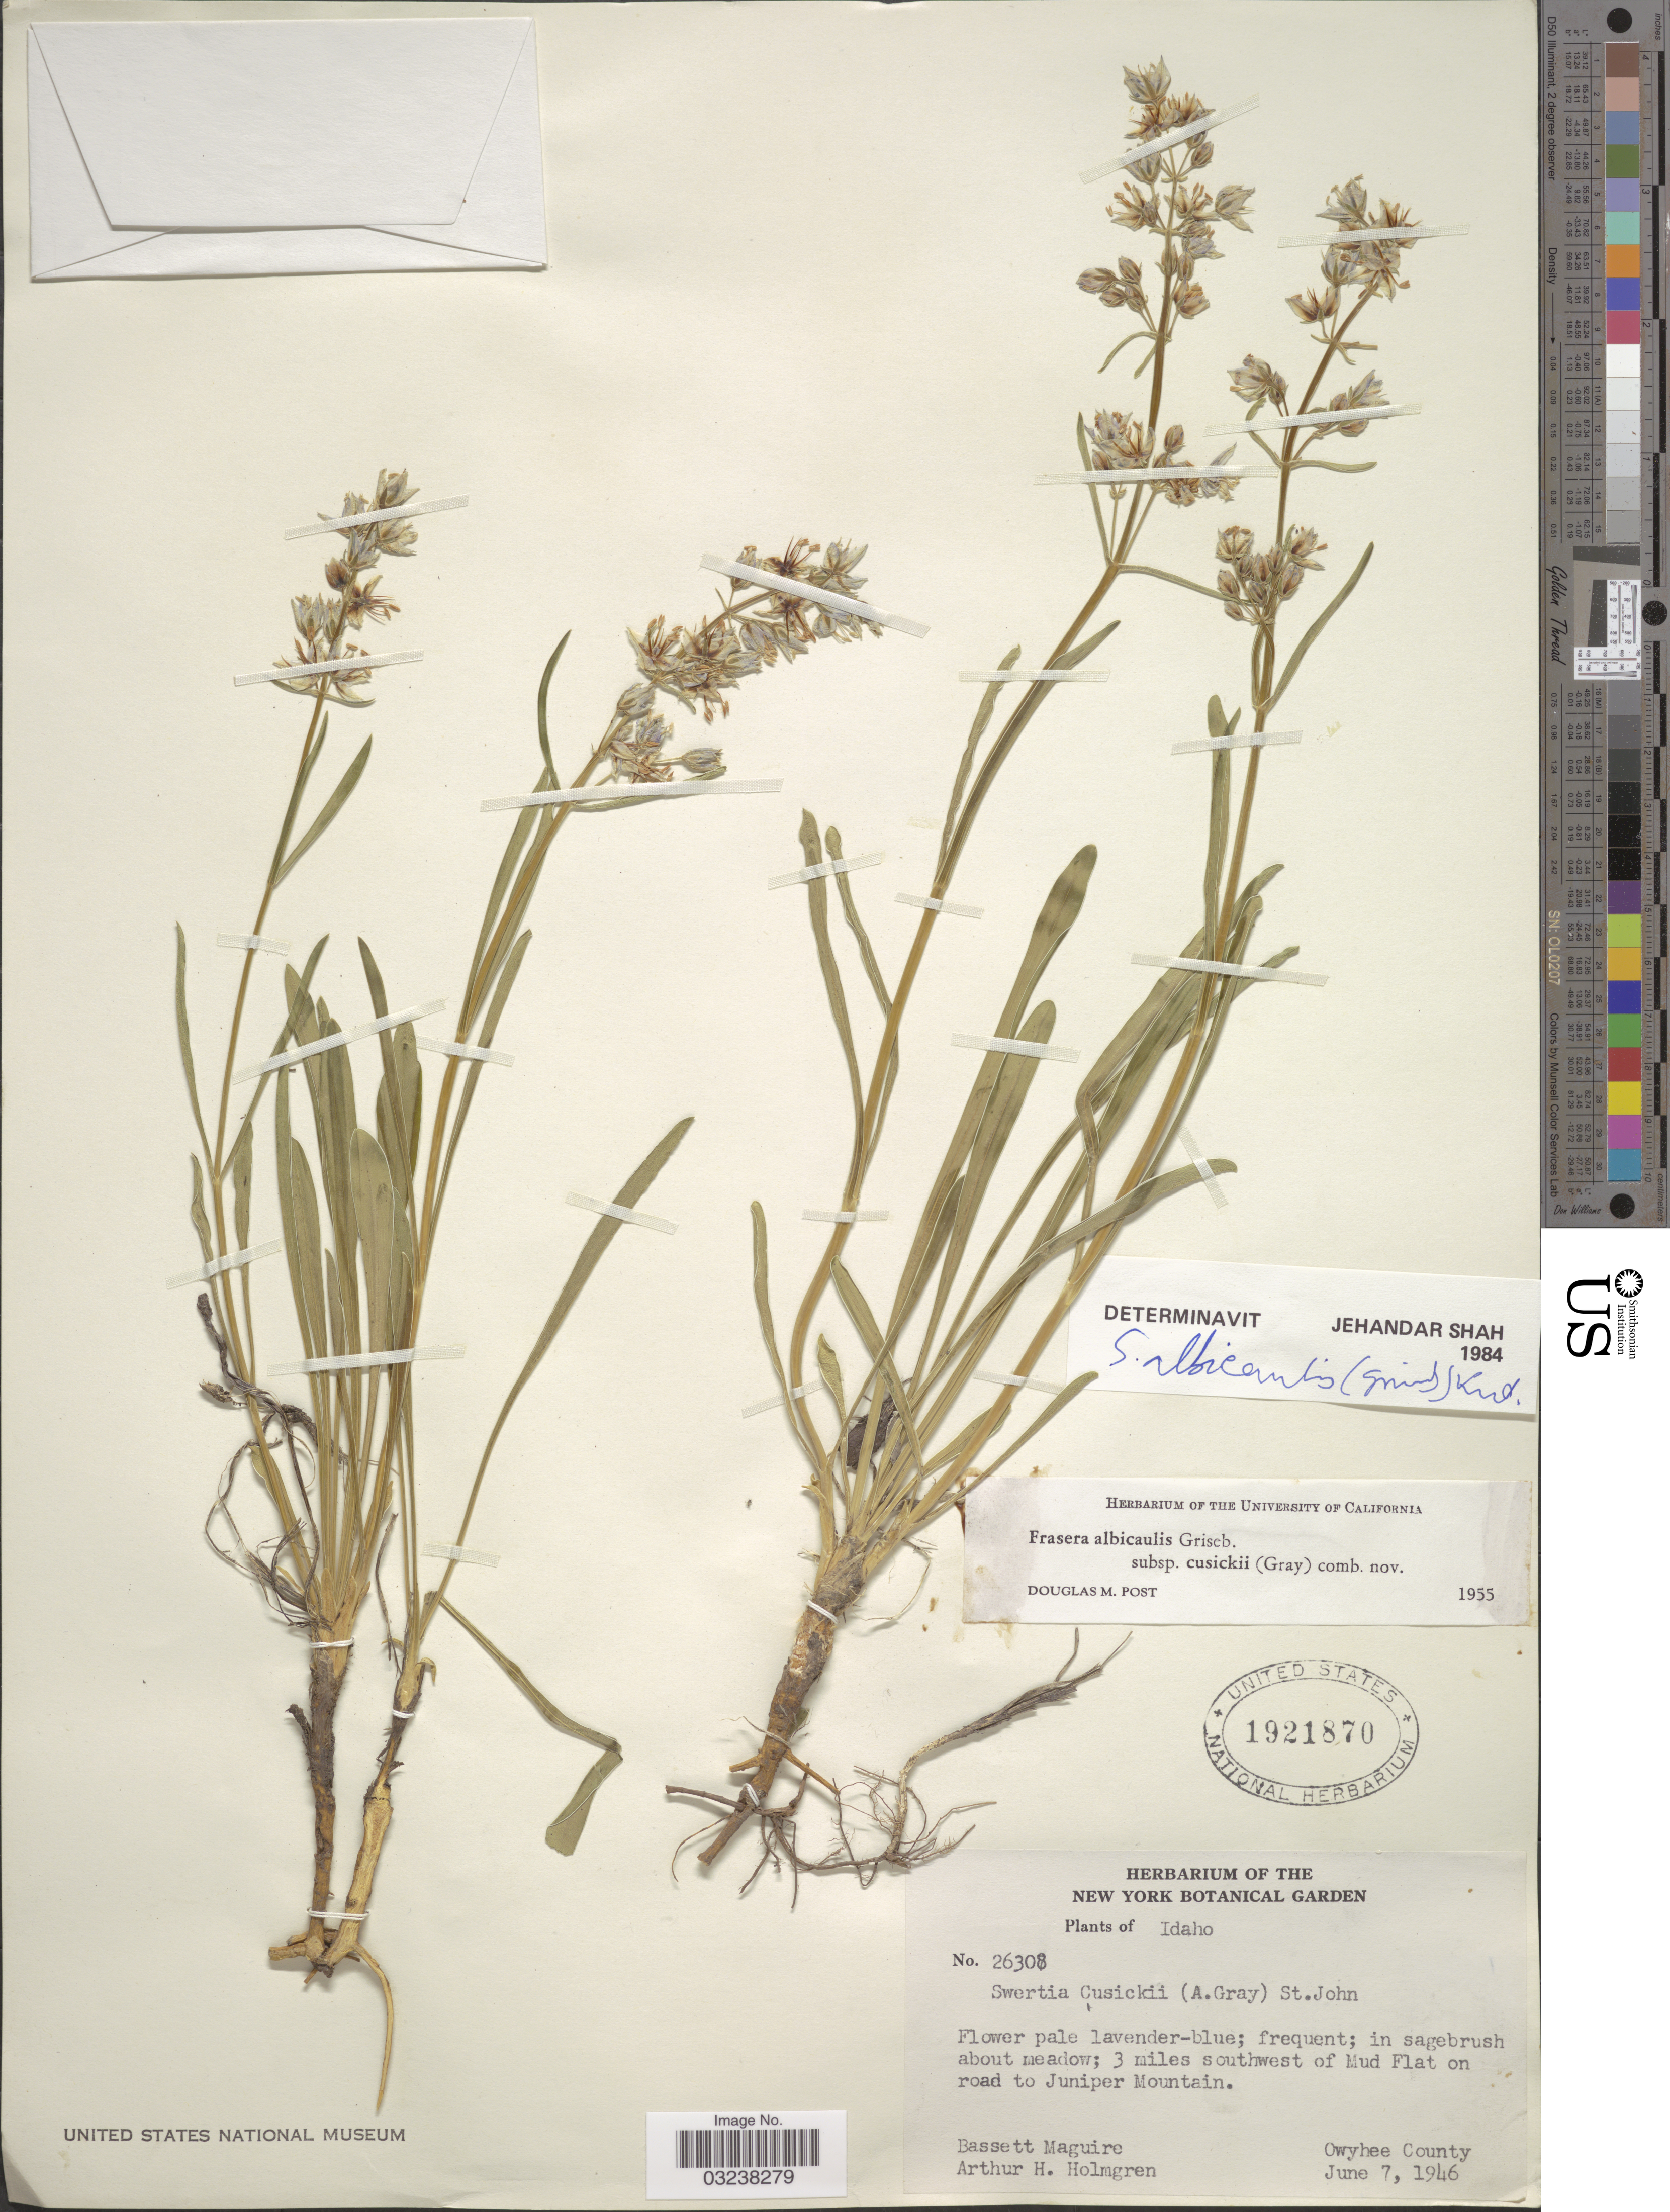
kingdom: Plantae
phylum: Tracheophyta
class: Magnoliopsida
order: Gentianales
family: Gentianaceae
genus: Swertia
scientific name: Swertia albicaulis var. cusickii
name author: (A. Gray) J.S. Pringle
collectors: B. Maguire & A. H. Holmgren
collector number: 26308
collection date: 1946-06-07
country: United States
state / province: Idaho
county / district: Owyhee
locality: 3 miles SW of Mud Flat on road to Juniper Mountain.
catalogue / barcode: US 1921870